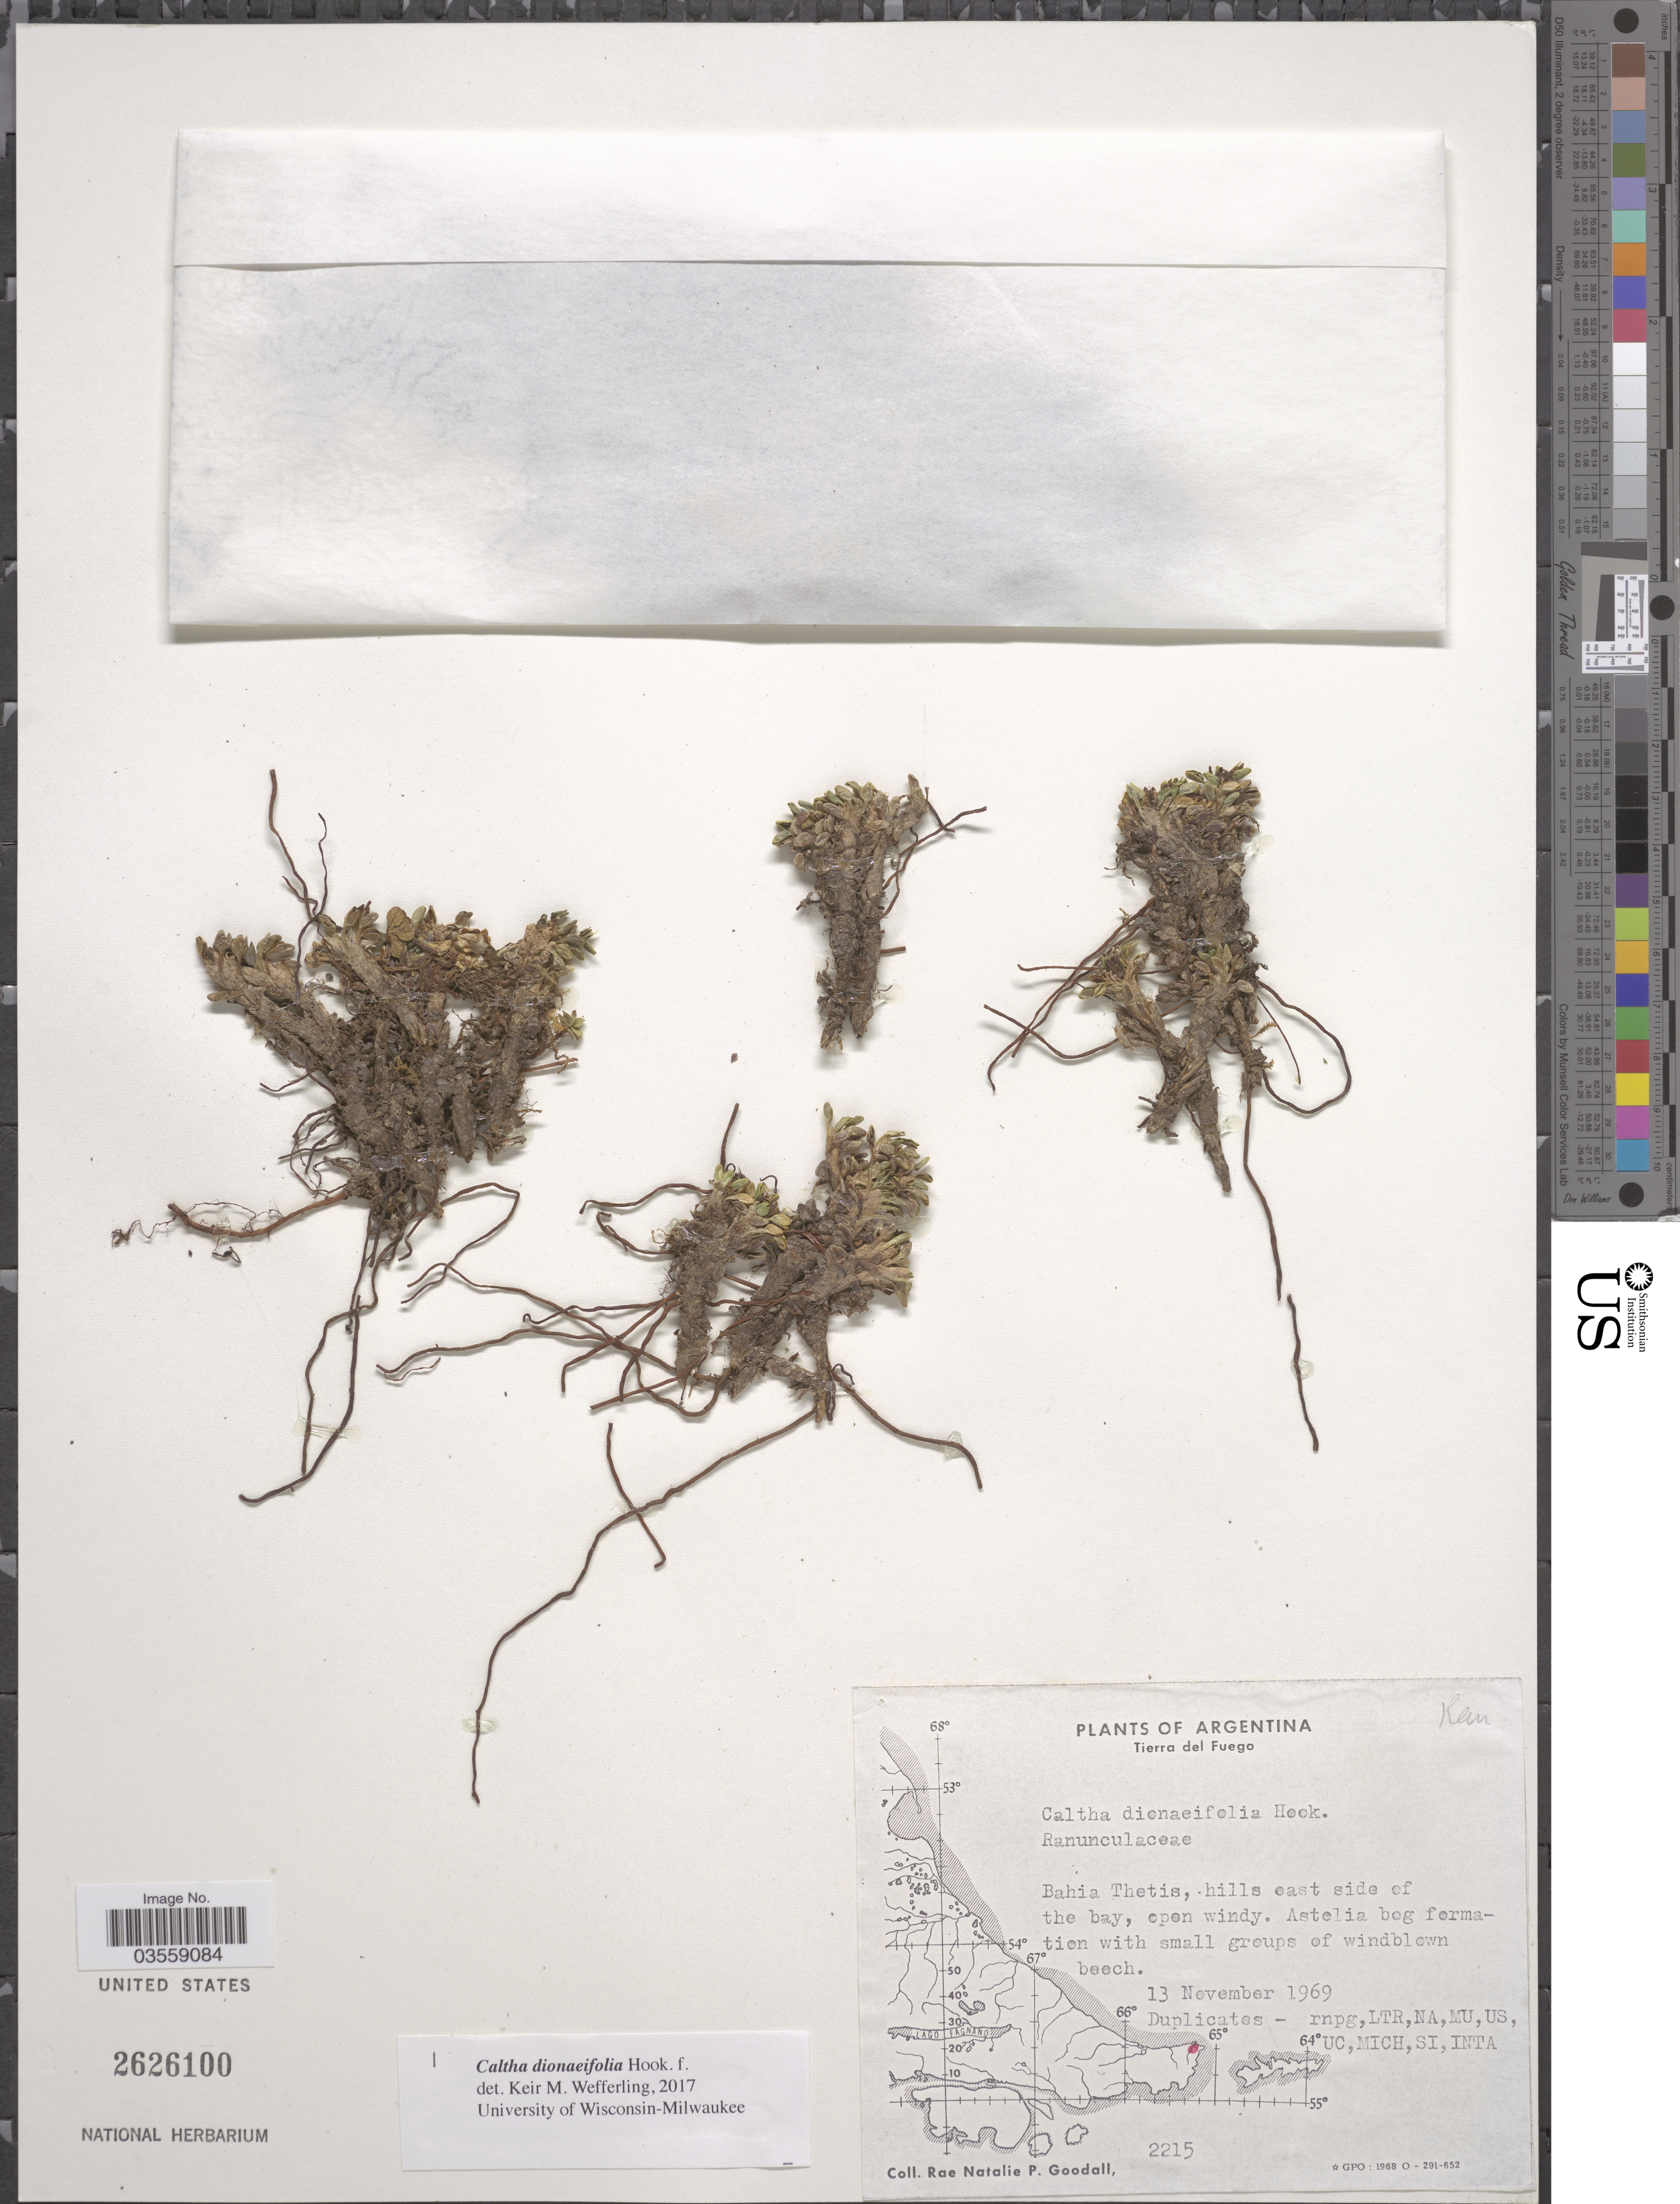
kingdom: Plantae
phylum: Tracheophyta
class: Magnoliopsida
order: Ranunculales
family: Ranunculaceae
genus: Caltha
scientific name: Caltha dioneifolia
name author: Hook. f.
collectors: R. Goodall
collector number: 2215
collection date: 1969-11-13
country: Argentina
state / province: Tierra del Fuego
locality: Bahia Thetis, hills east side of the bay, open windy.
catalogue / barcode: US 2626100